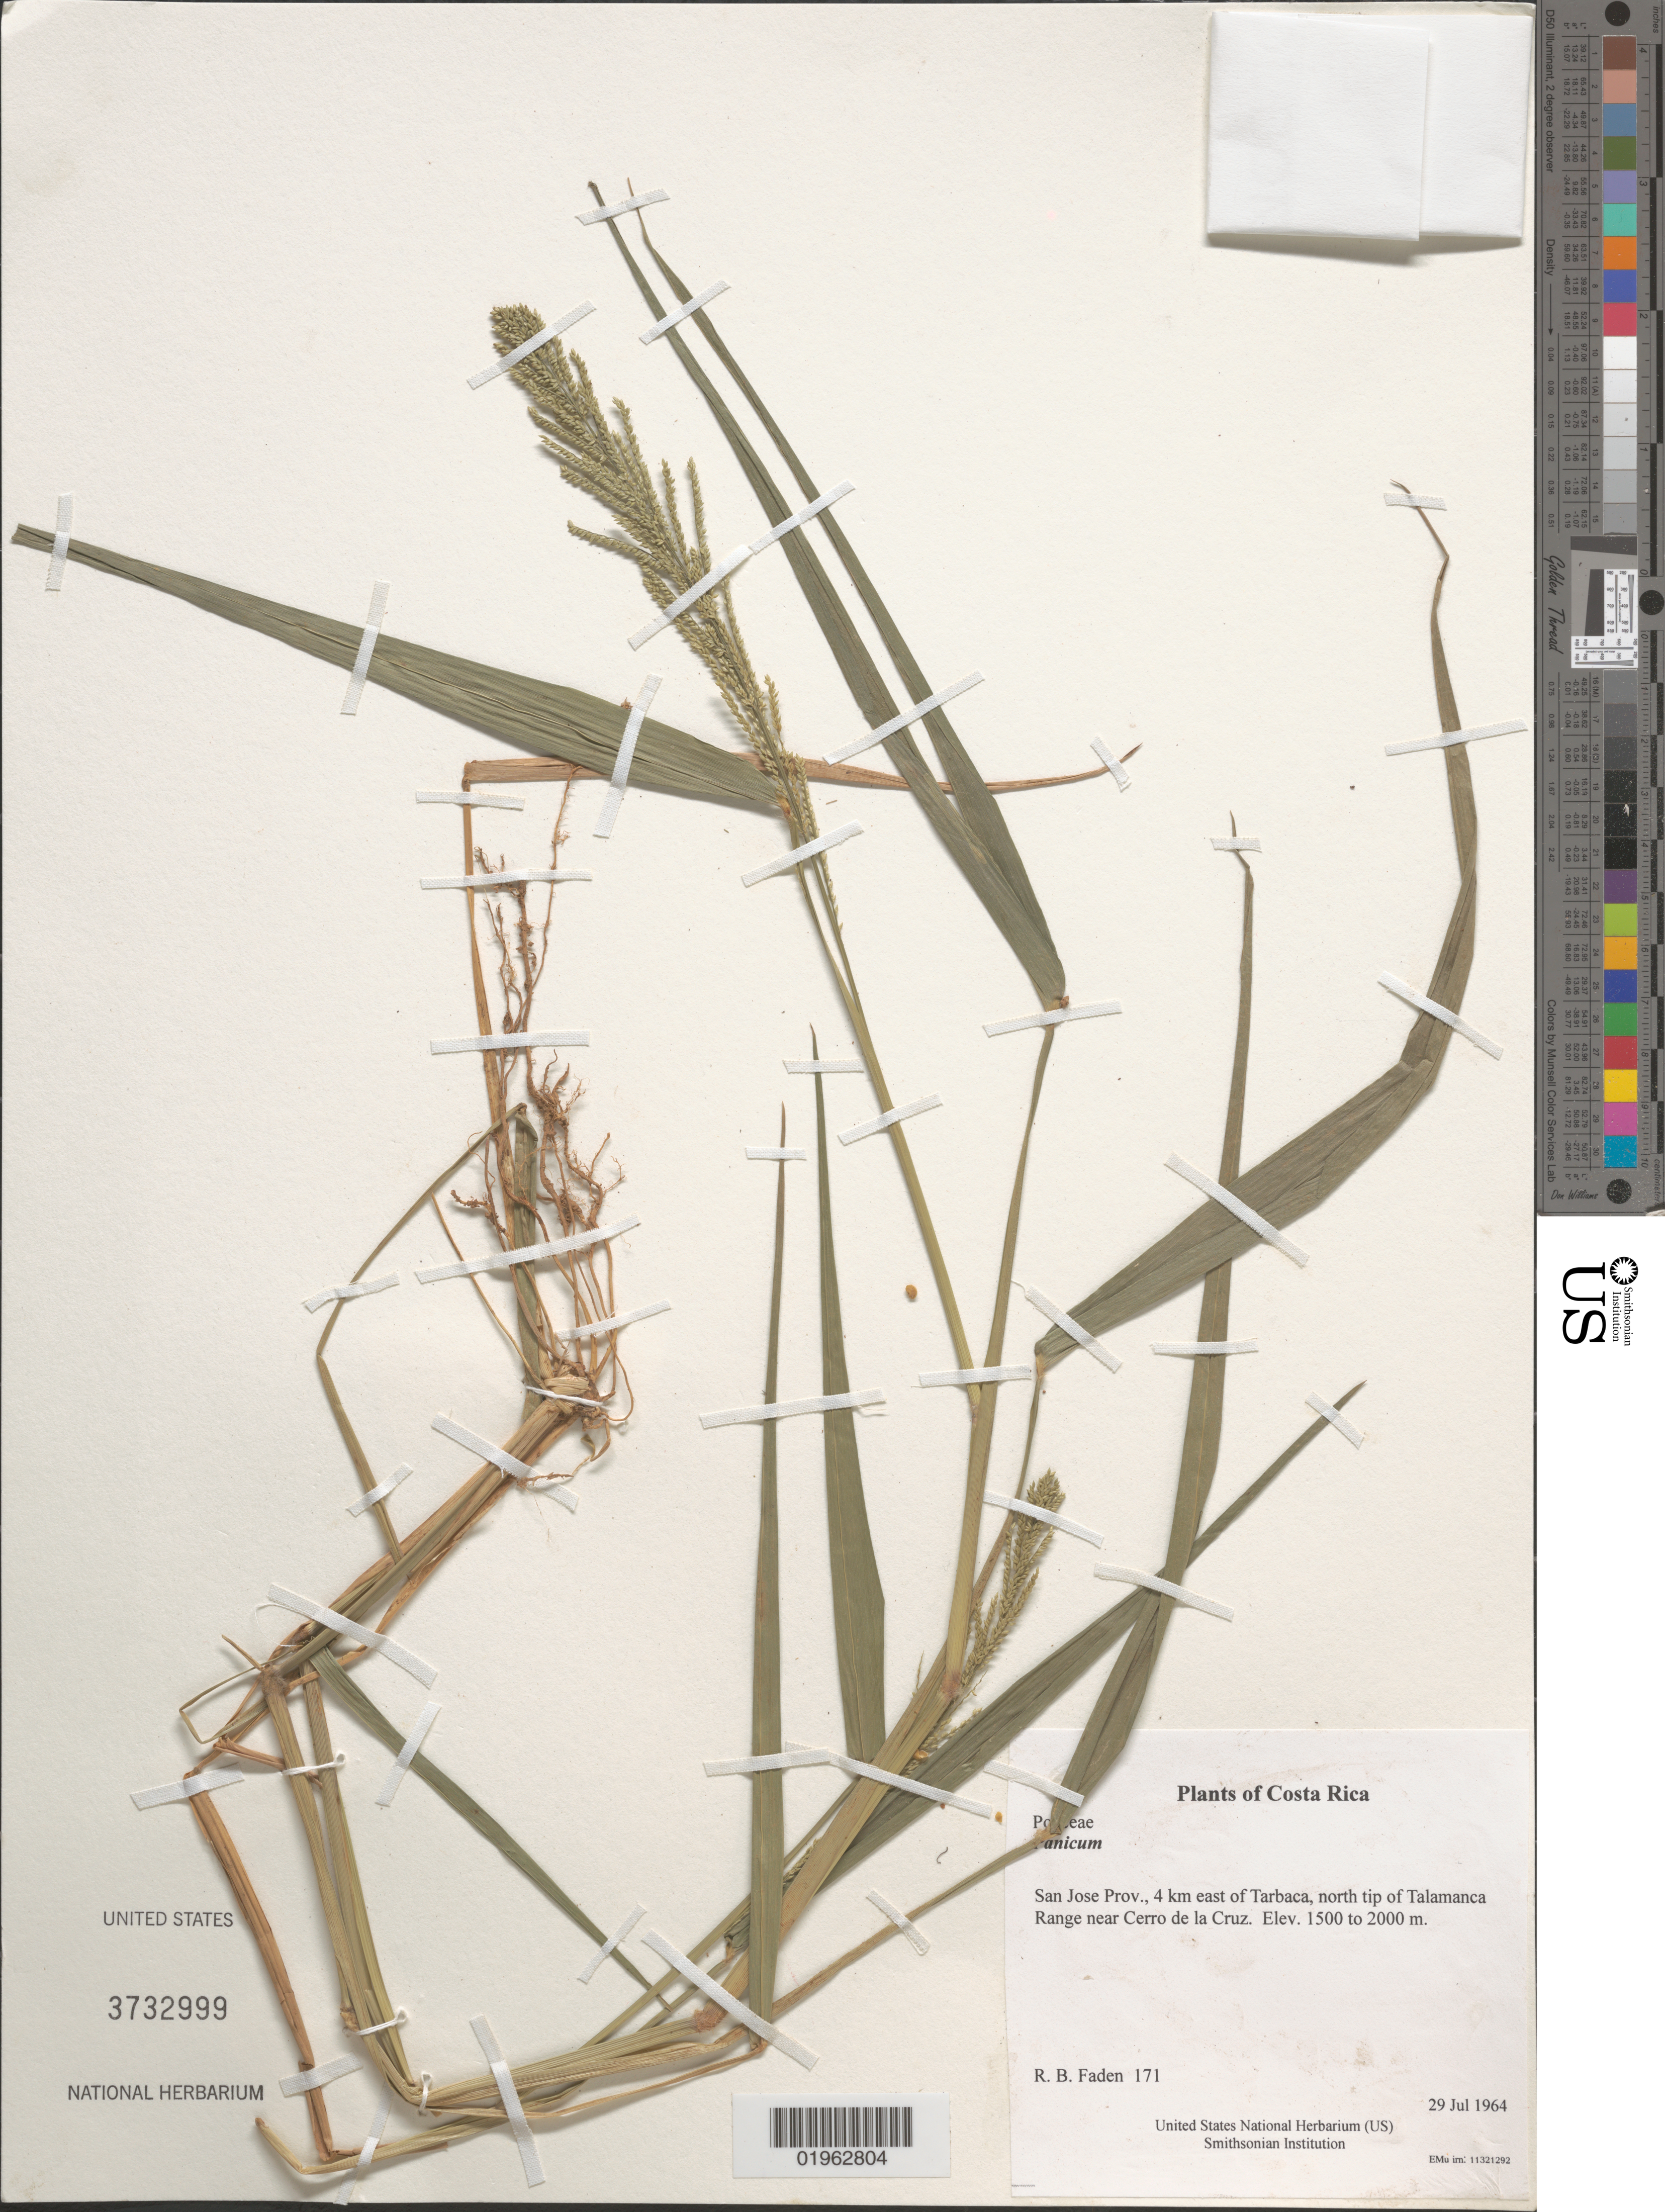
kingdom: Plantae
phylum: Tracheophyta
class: Liliopsida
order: Poales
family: Poaceae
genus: Panicum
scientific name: Panicum sp.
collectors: R. B. Faden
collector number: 171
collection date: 1964-07-29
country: Costa Rica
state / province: San Jose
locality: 4 km east of Tarbaca, north tip of Talamanca Range near Cerro de la Cruz.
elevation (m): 1500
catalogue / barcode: US 3732999